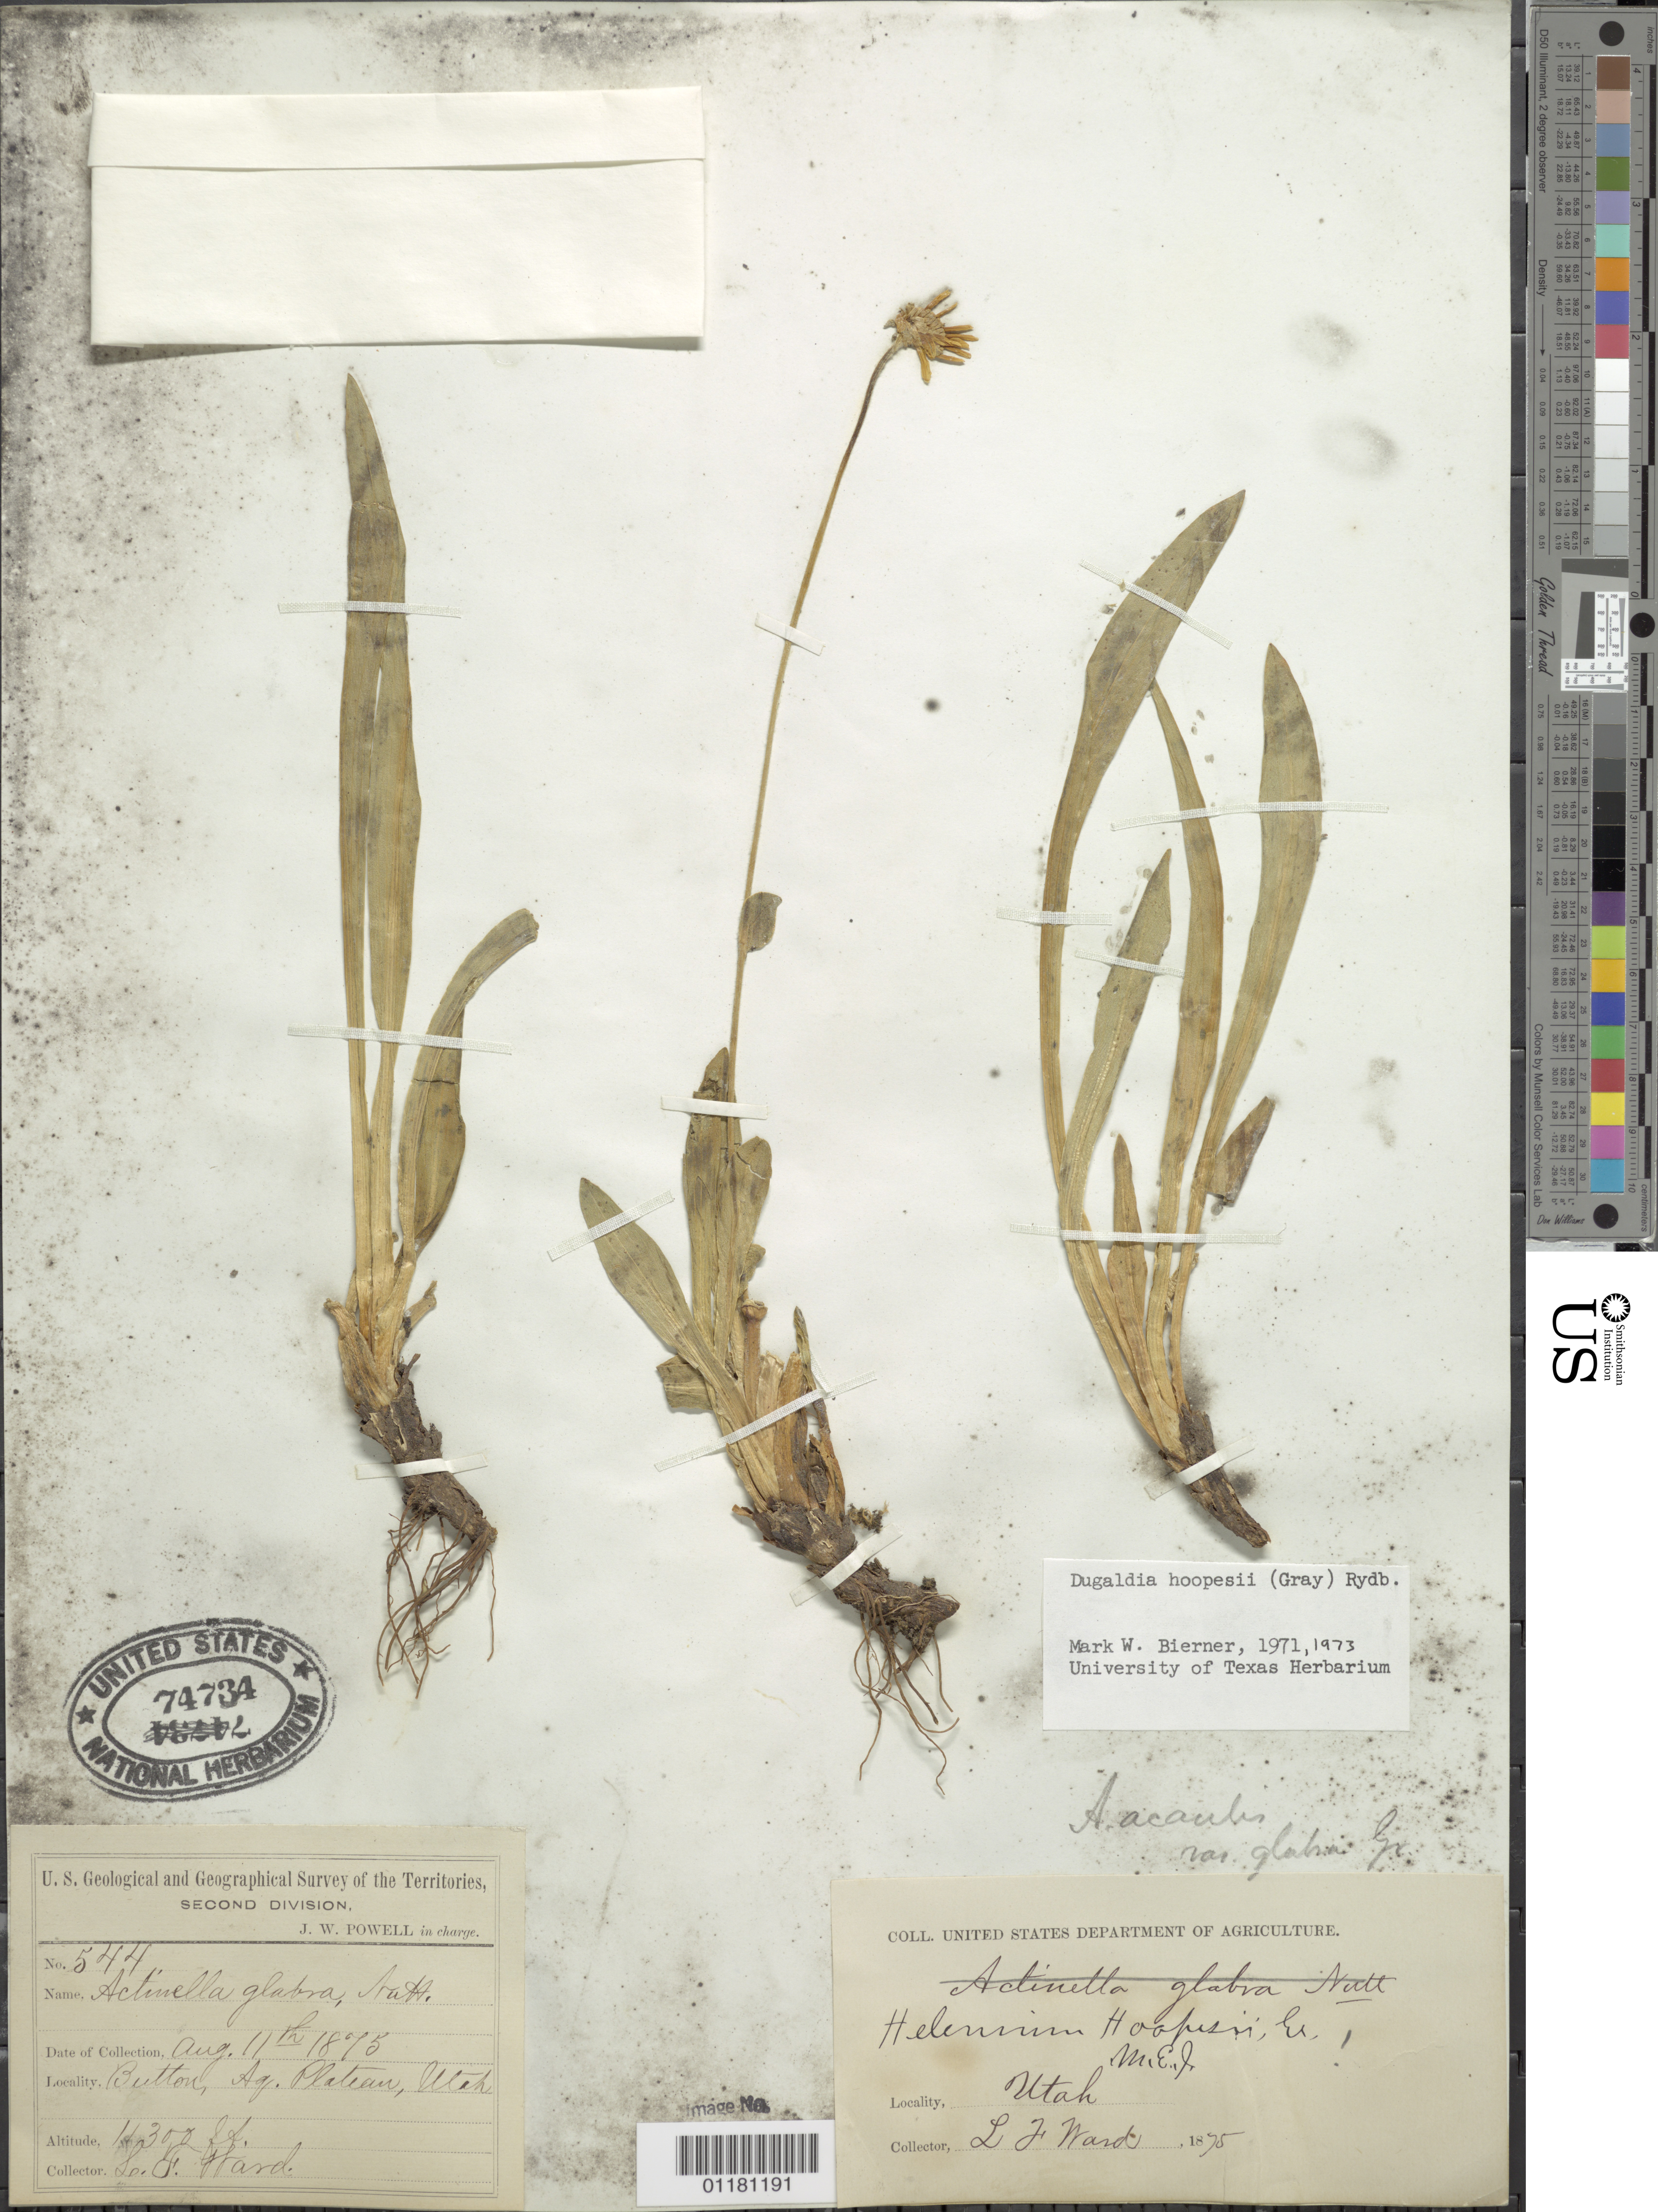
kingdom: Plantae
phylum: Tracheophyta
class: Magnoliopsida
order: Asterales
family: Asteraceae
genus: Dugaldia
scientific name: Dugaldia hoopesii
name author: (A. Gray) Rydb.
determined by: Bierner, M. W.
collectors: L. F. Ward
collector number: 544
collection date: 1875-08-11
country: United States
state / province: Utah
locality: Button, Aq. Plateau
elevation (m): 3444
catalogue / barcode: US 74734